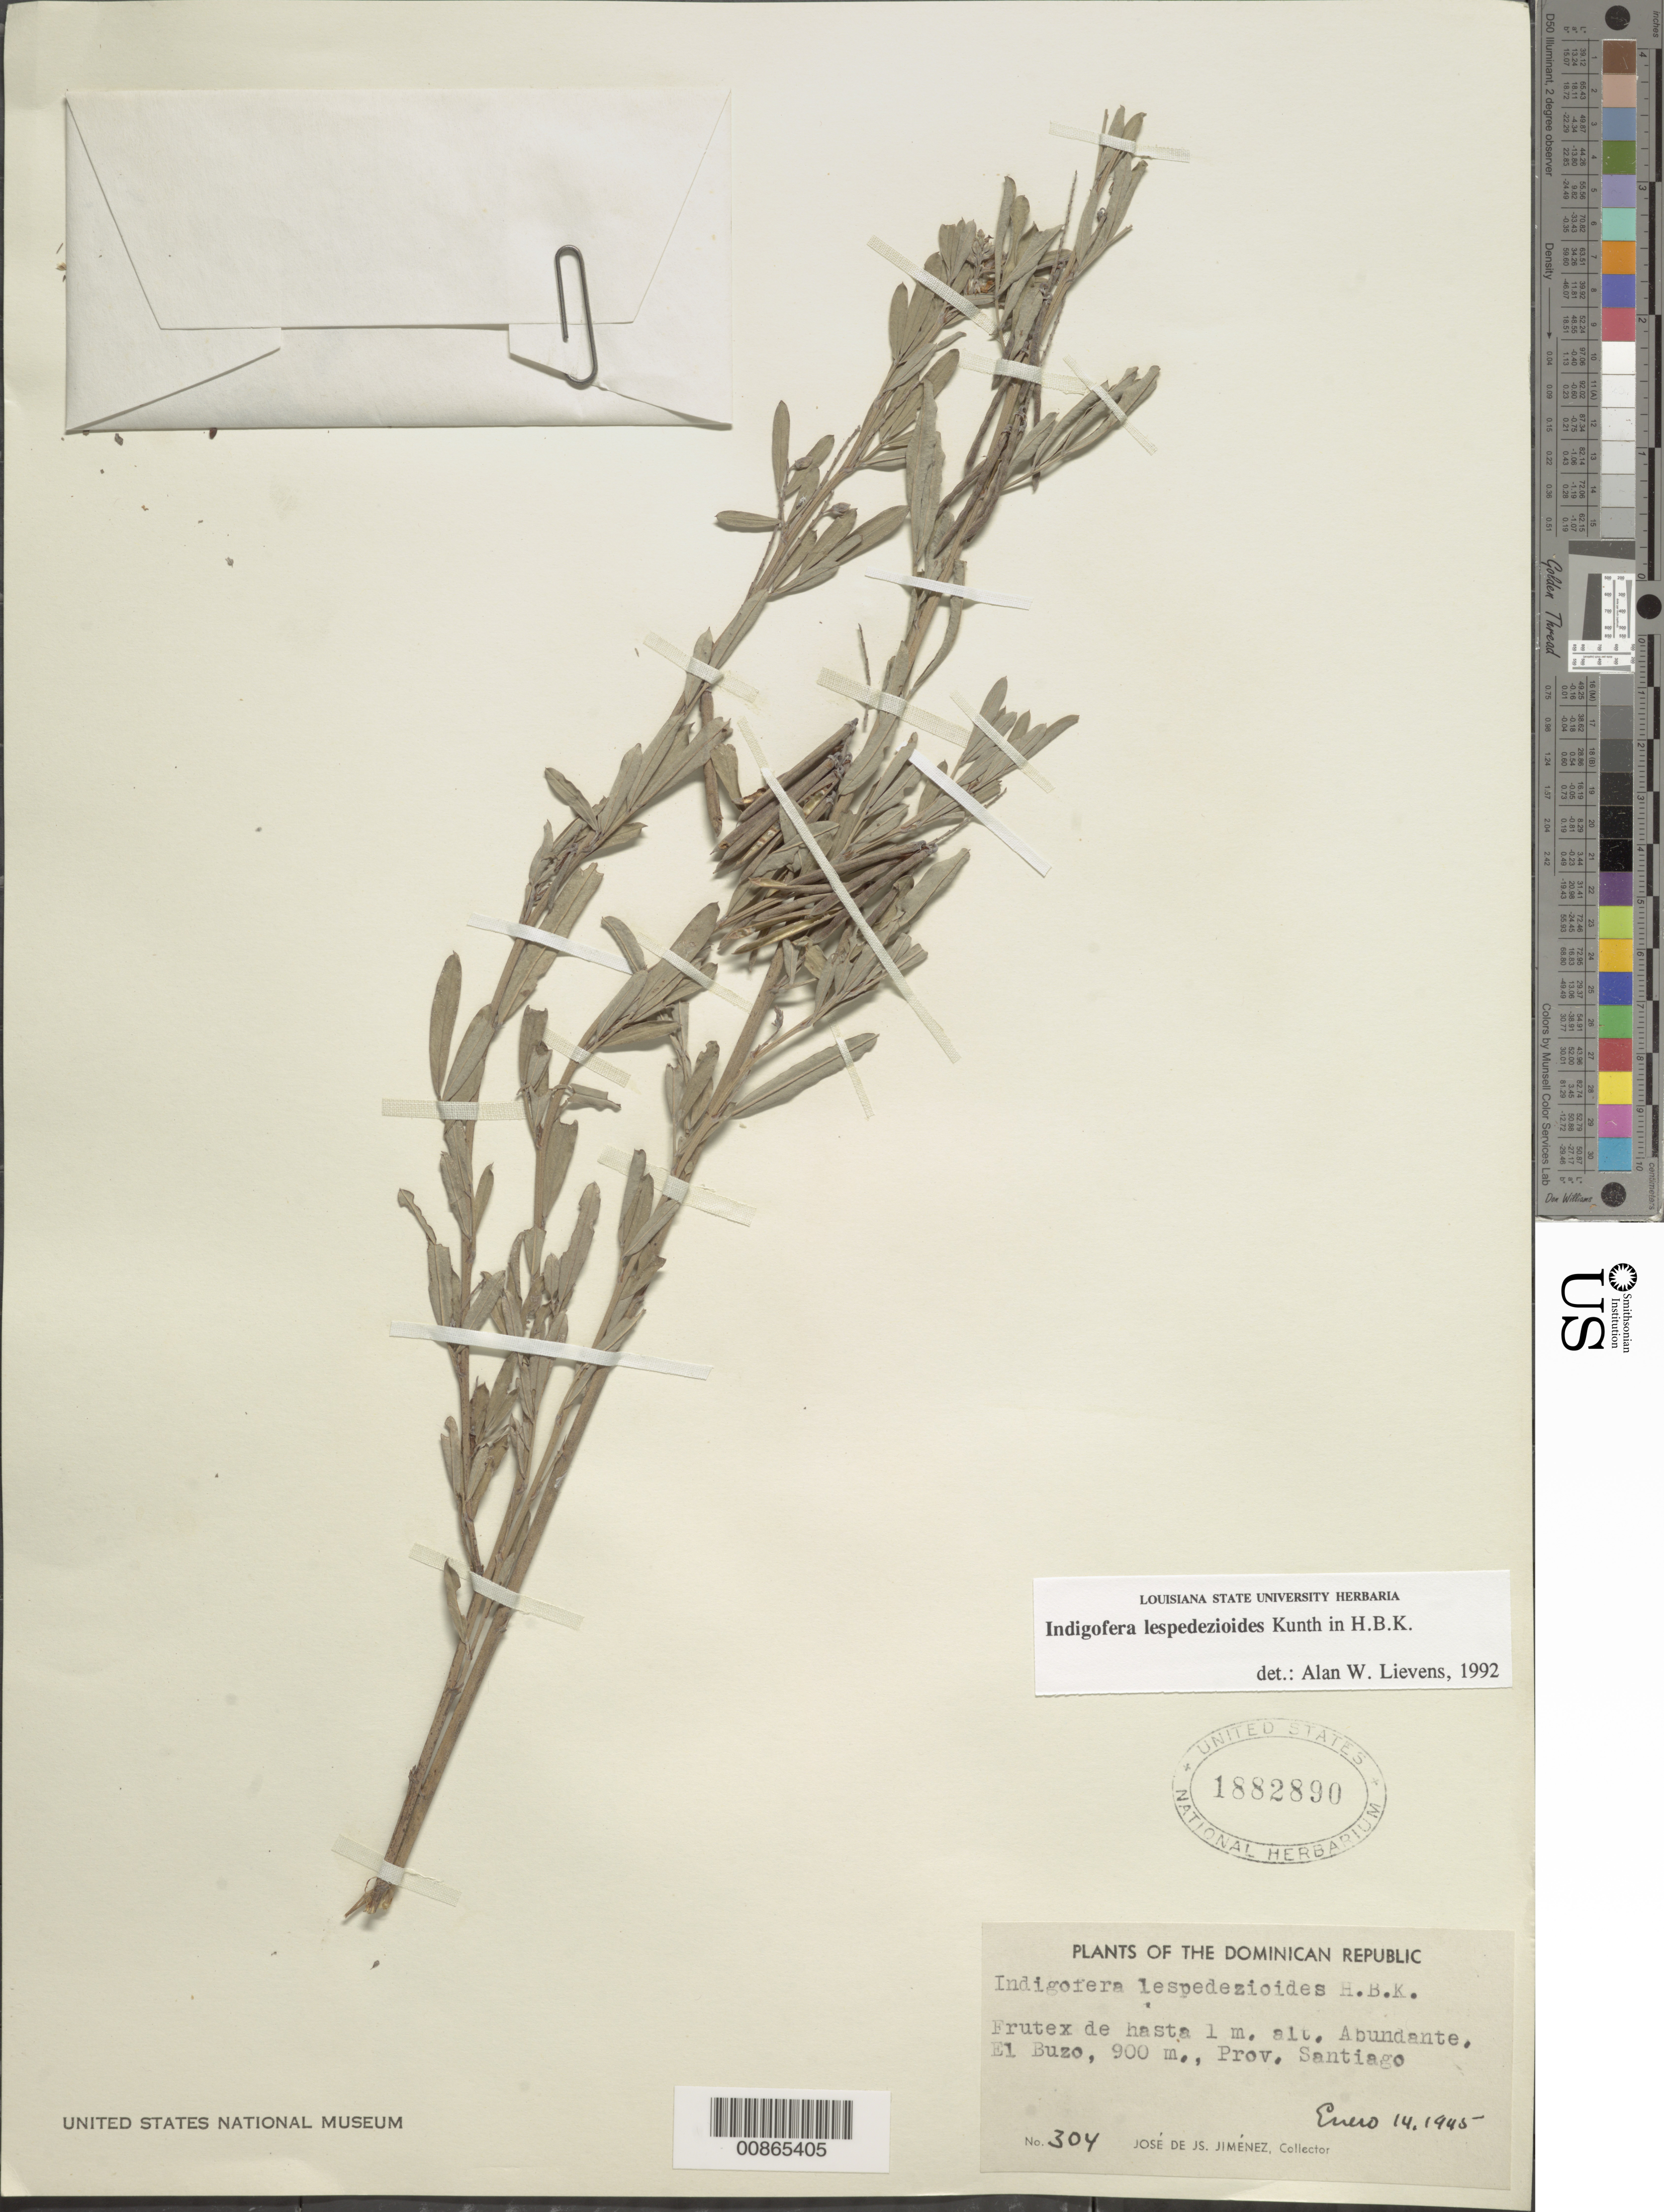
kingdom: Plantae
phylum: Tracheophyta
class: Magnoliopsida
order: Fabales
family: Fabaceae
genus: Indigofera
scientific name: Indigofera lespedezioides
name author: Kunth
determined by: Lievens, A. W., (LSU), Louisiana State University Herbarium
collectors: J. J. Jiménez Almonte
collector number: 304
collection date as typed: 14 Jan 1945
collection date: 1945-01-14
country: Dominican Republic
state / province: Santiago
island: Hispaniola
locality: El Buzo.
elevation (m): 900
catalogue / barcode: US 1882890